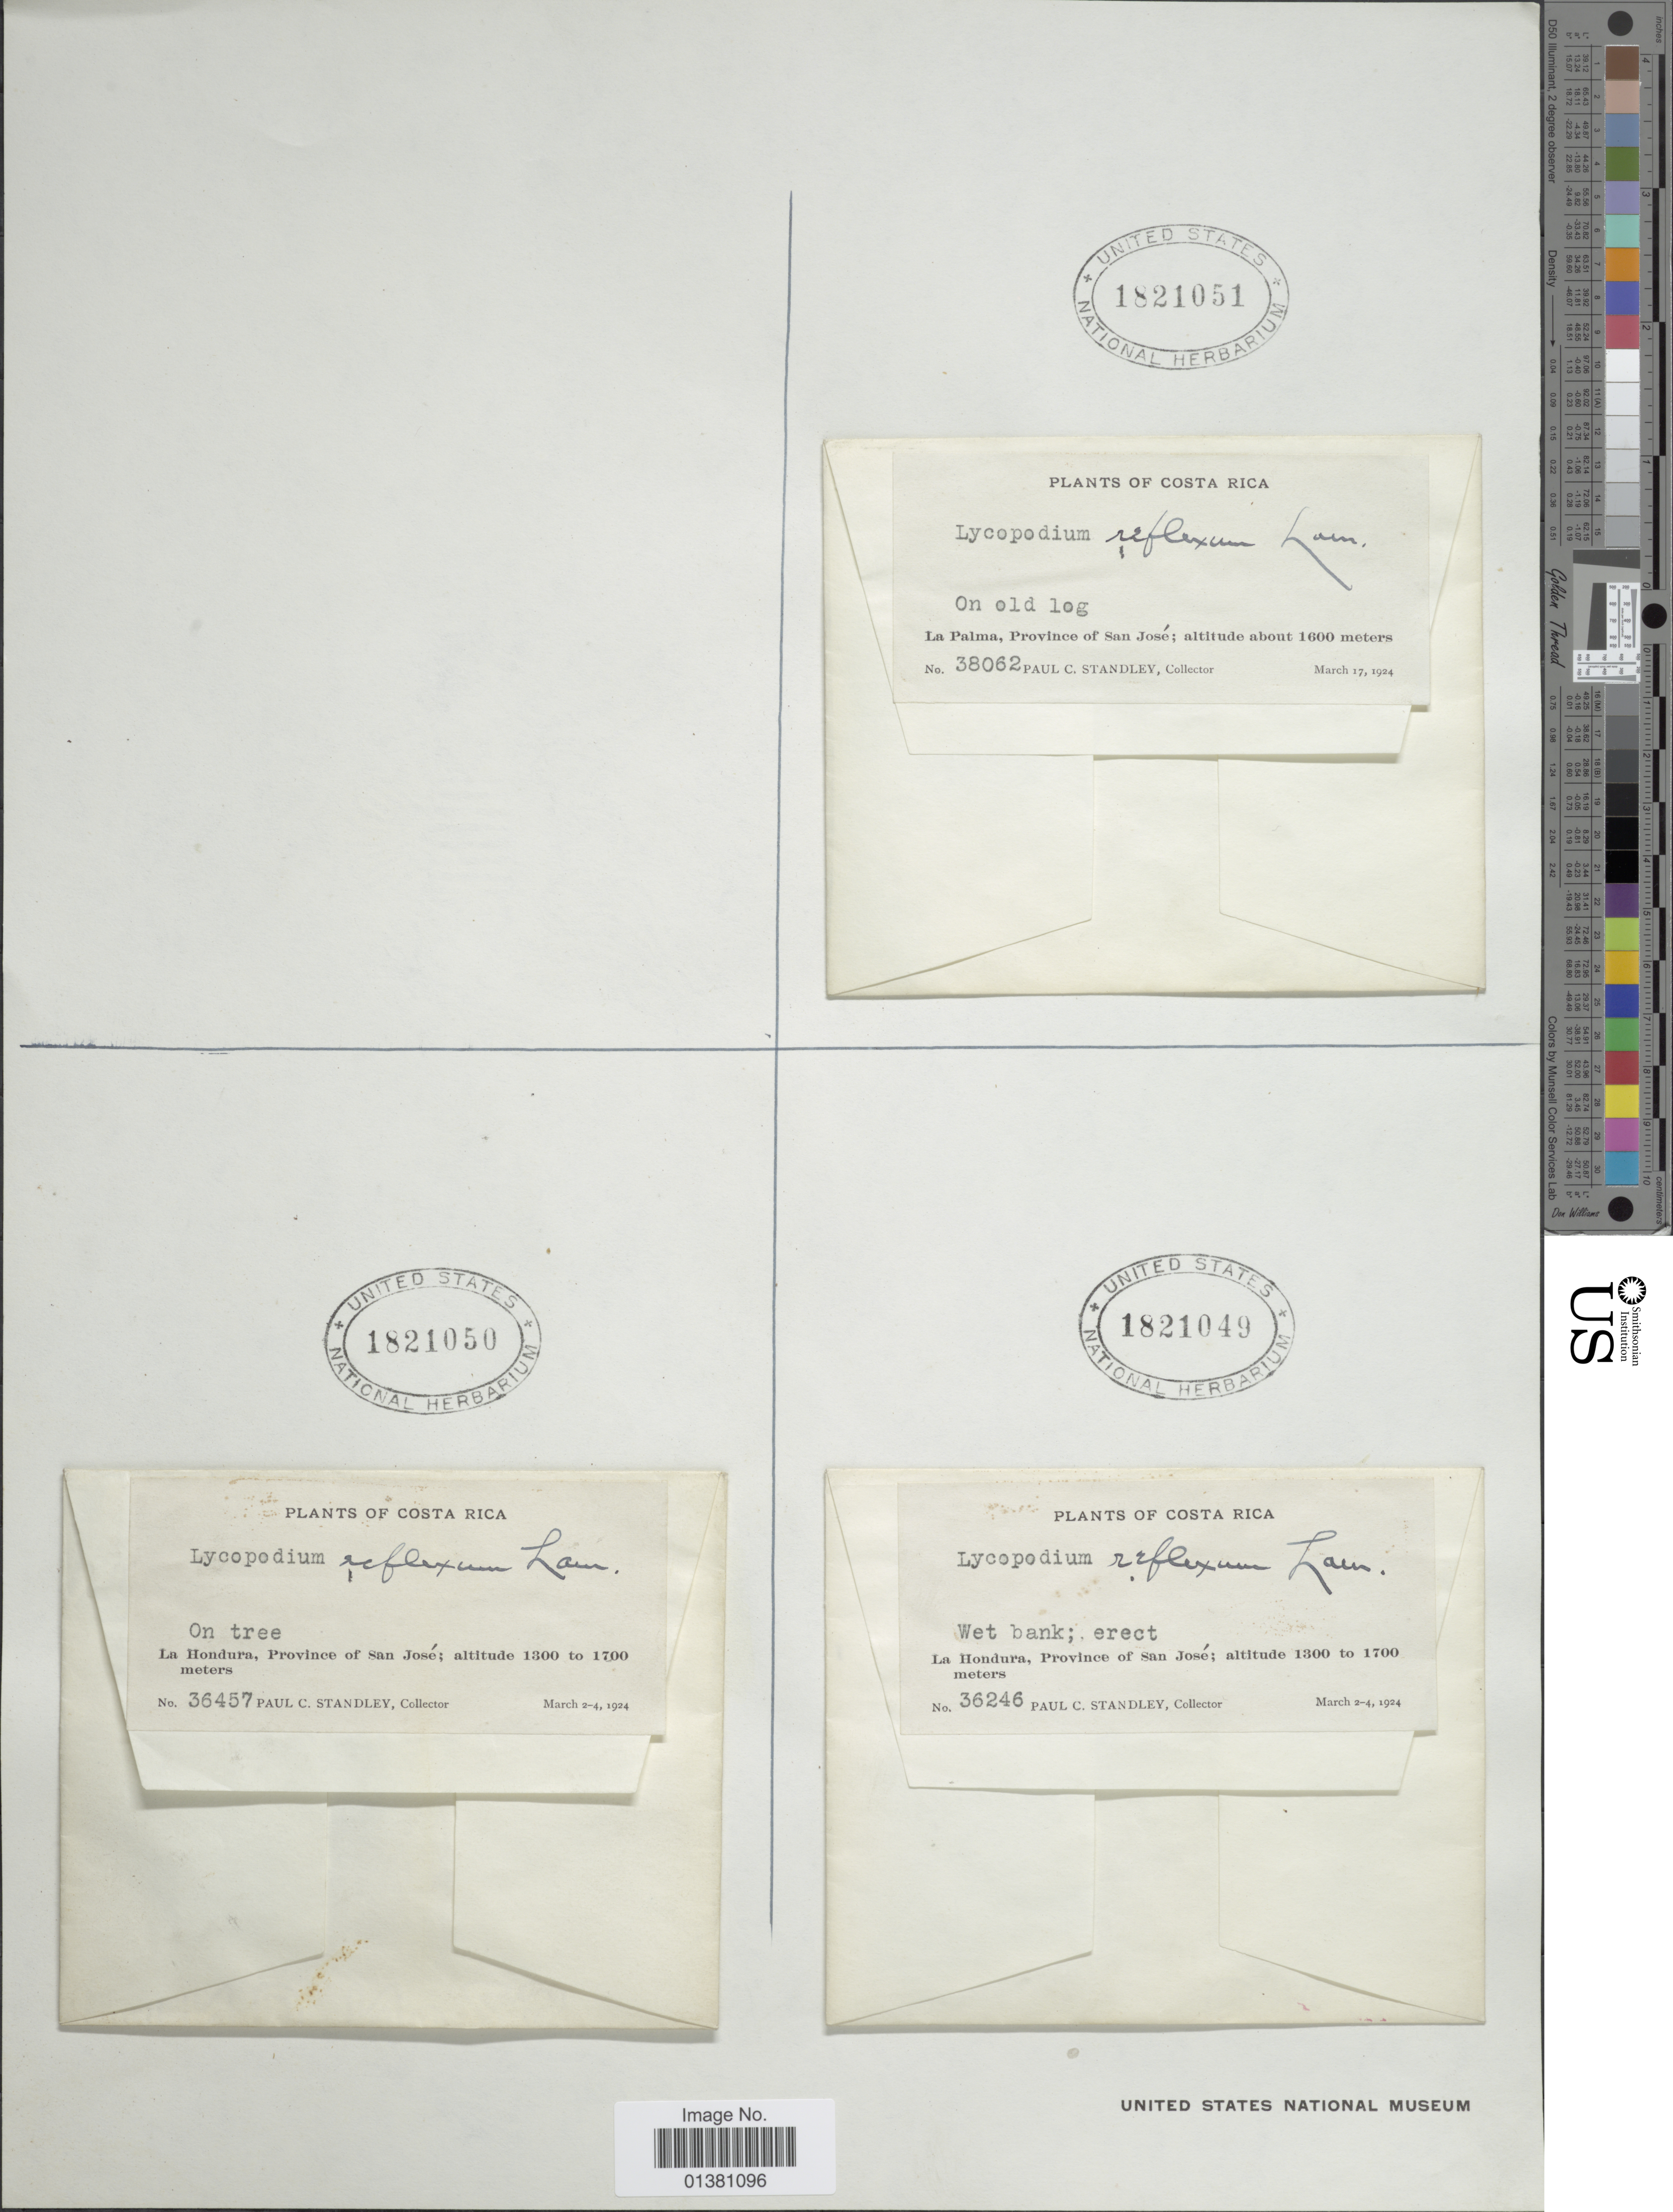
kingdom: Plantae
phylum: Tracheophyta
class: Lycopodiopsida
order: Lycopodiales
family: Lycopodiaceae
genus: Phlegmariurus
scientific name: Phlegmariurus reflexus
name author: (Lam.) B. Øllg.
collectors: P. C. Standley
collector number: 36457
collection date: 1924-03-02/1924-03-04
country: Costa Rica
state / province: San José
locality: La Hondura, Province of San José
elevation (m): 1300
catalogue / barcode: US 1821050